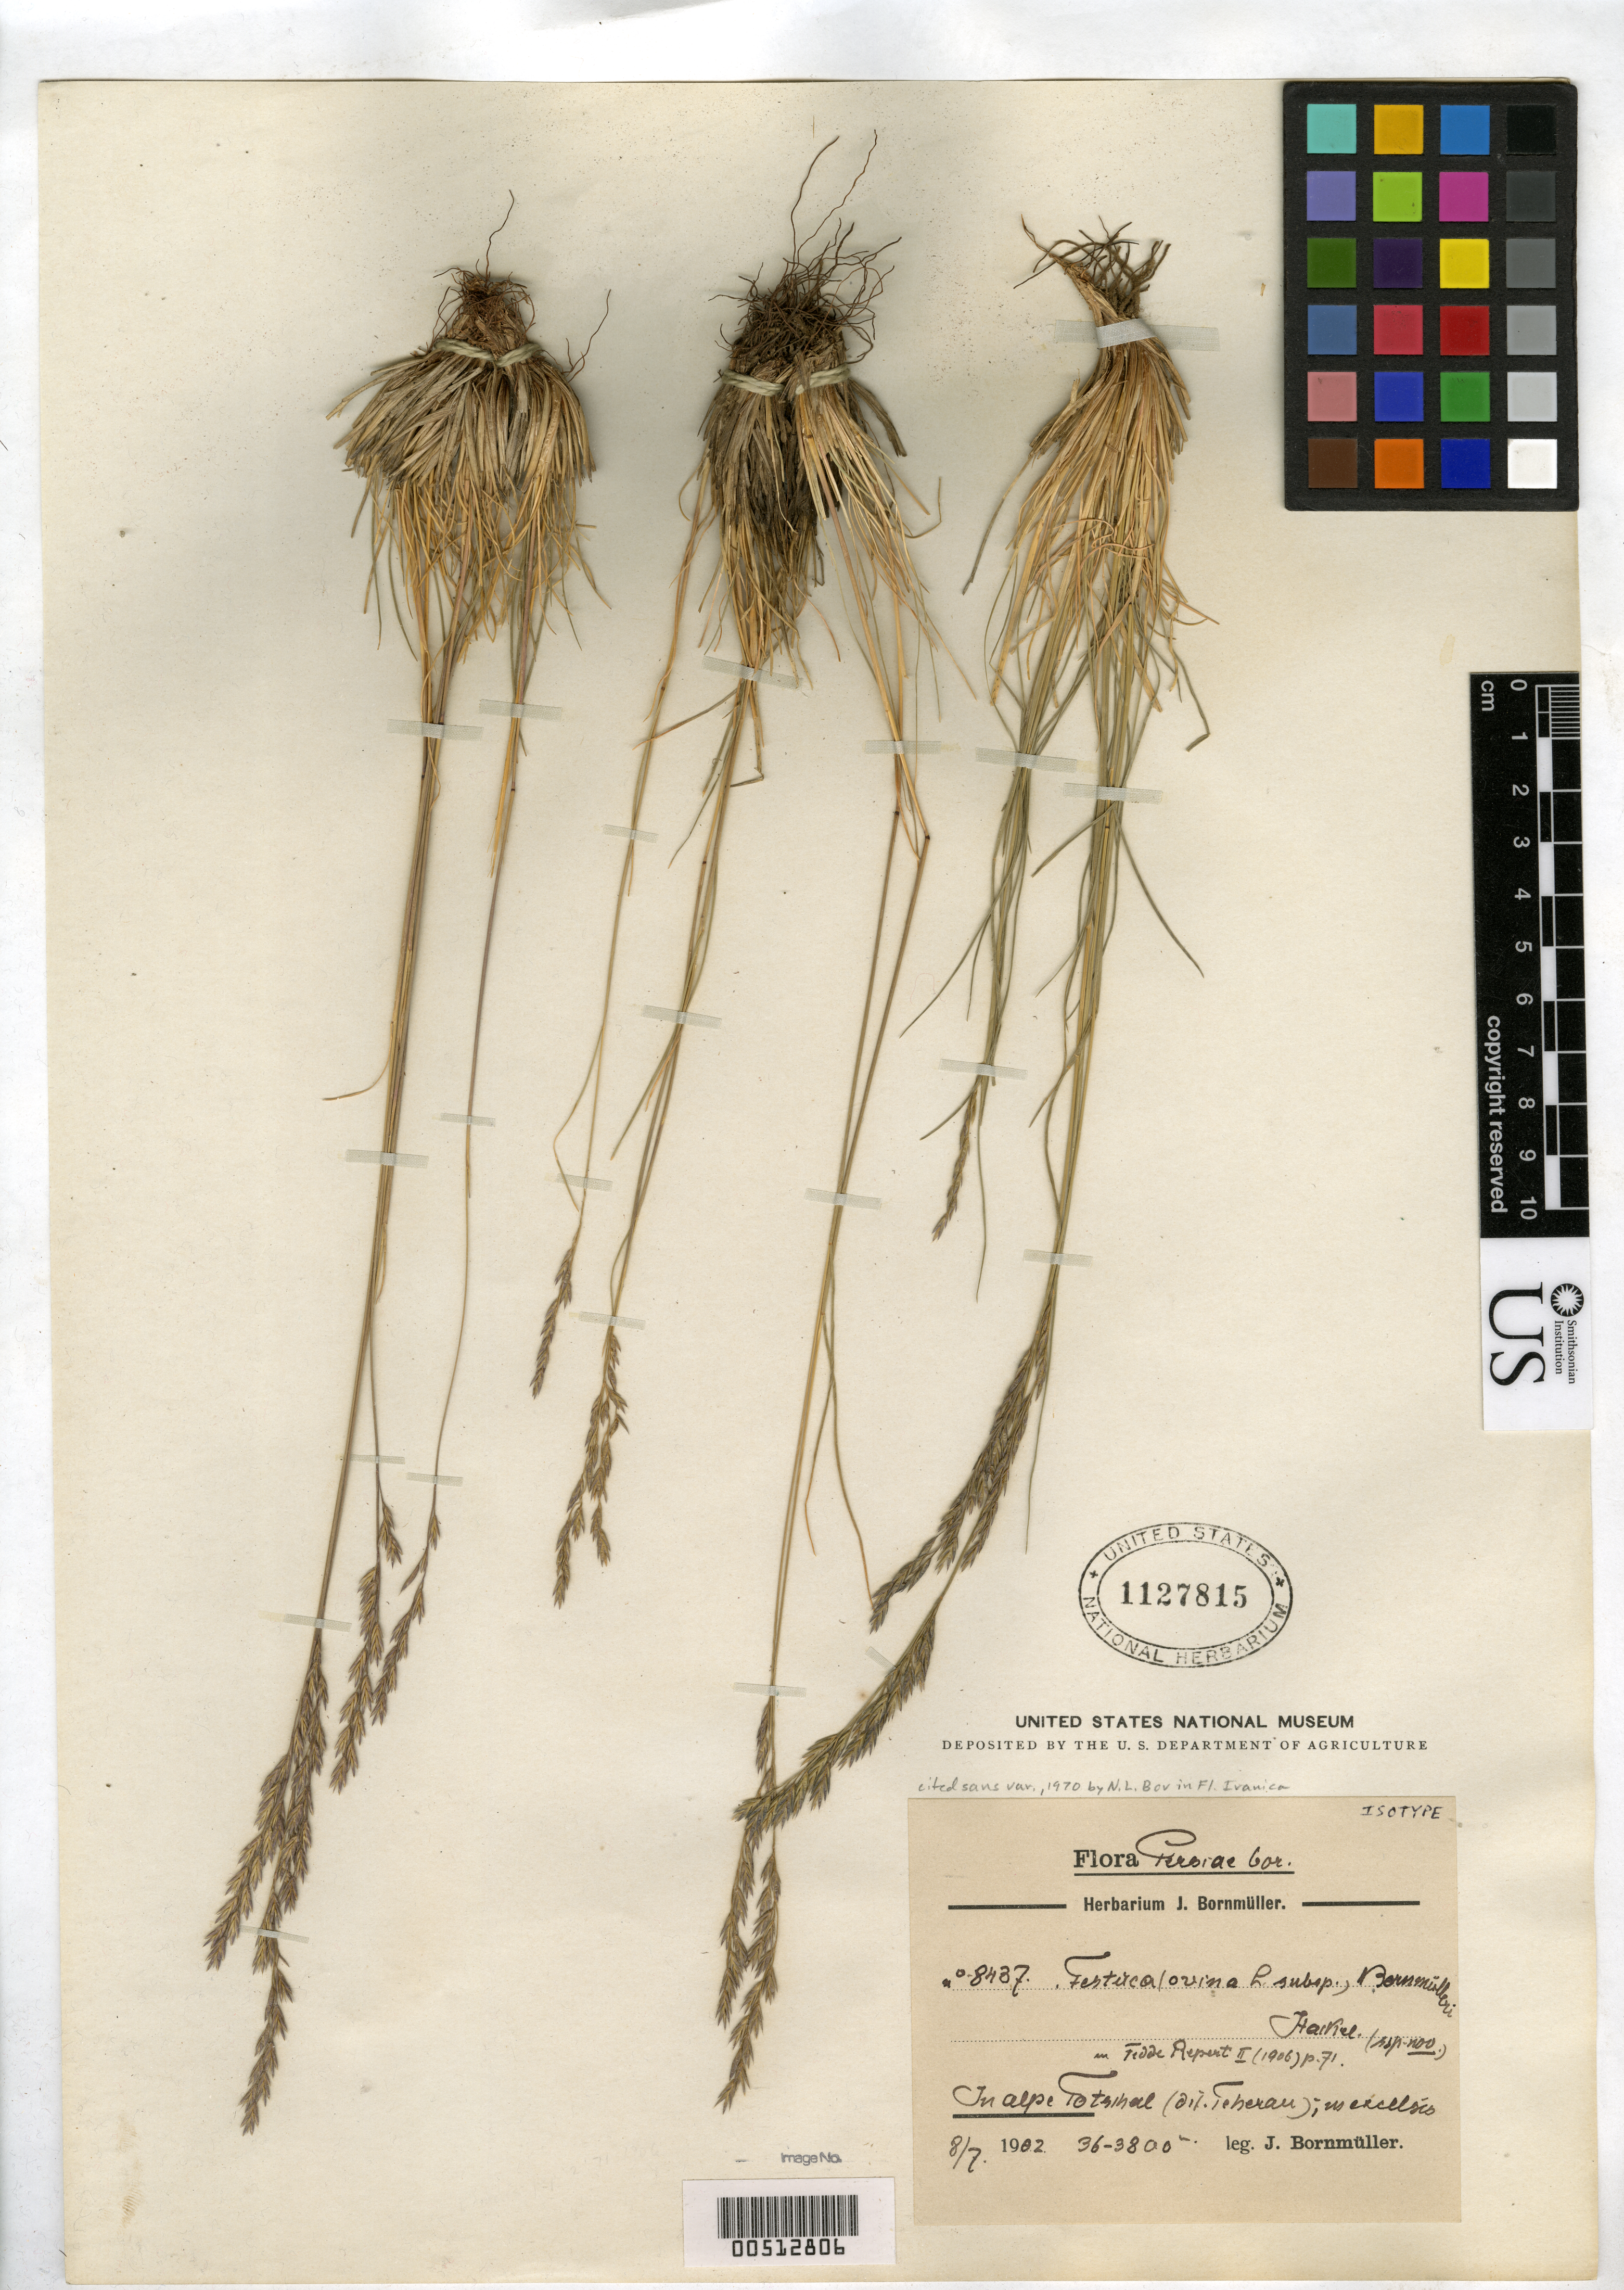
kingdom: Plantae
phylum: Tracheophyta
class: Liliopsida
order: Poales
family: Poaceae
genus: Festuca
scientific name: Festuca ovina subsp. bornmuelleri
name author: Hack.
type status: Isotype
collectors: J. Bornmüller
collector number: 8437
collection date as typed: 08 Jul 1902 or 07 Aug 1902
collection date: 1902-07-08 or 1902-08-07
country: Iran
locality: In Alpe Totsihal (aif. Teberan).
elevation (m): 3600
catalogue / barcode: US 1127815